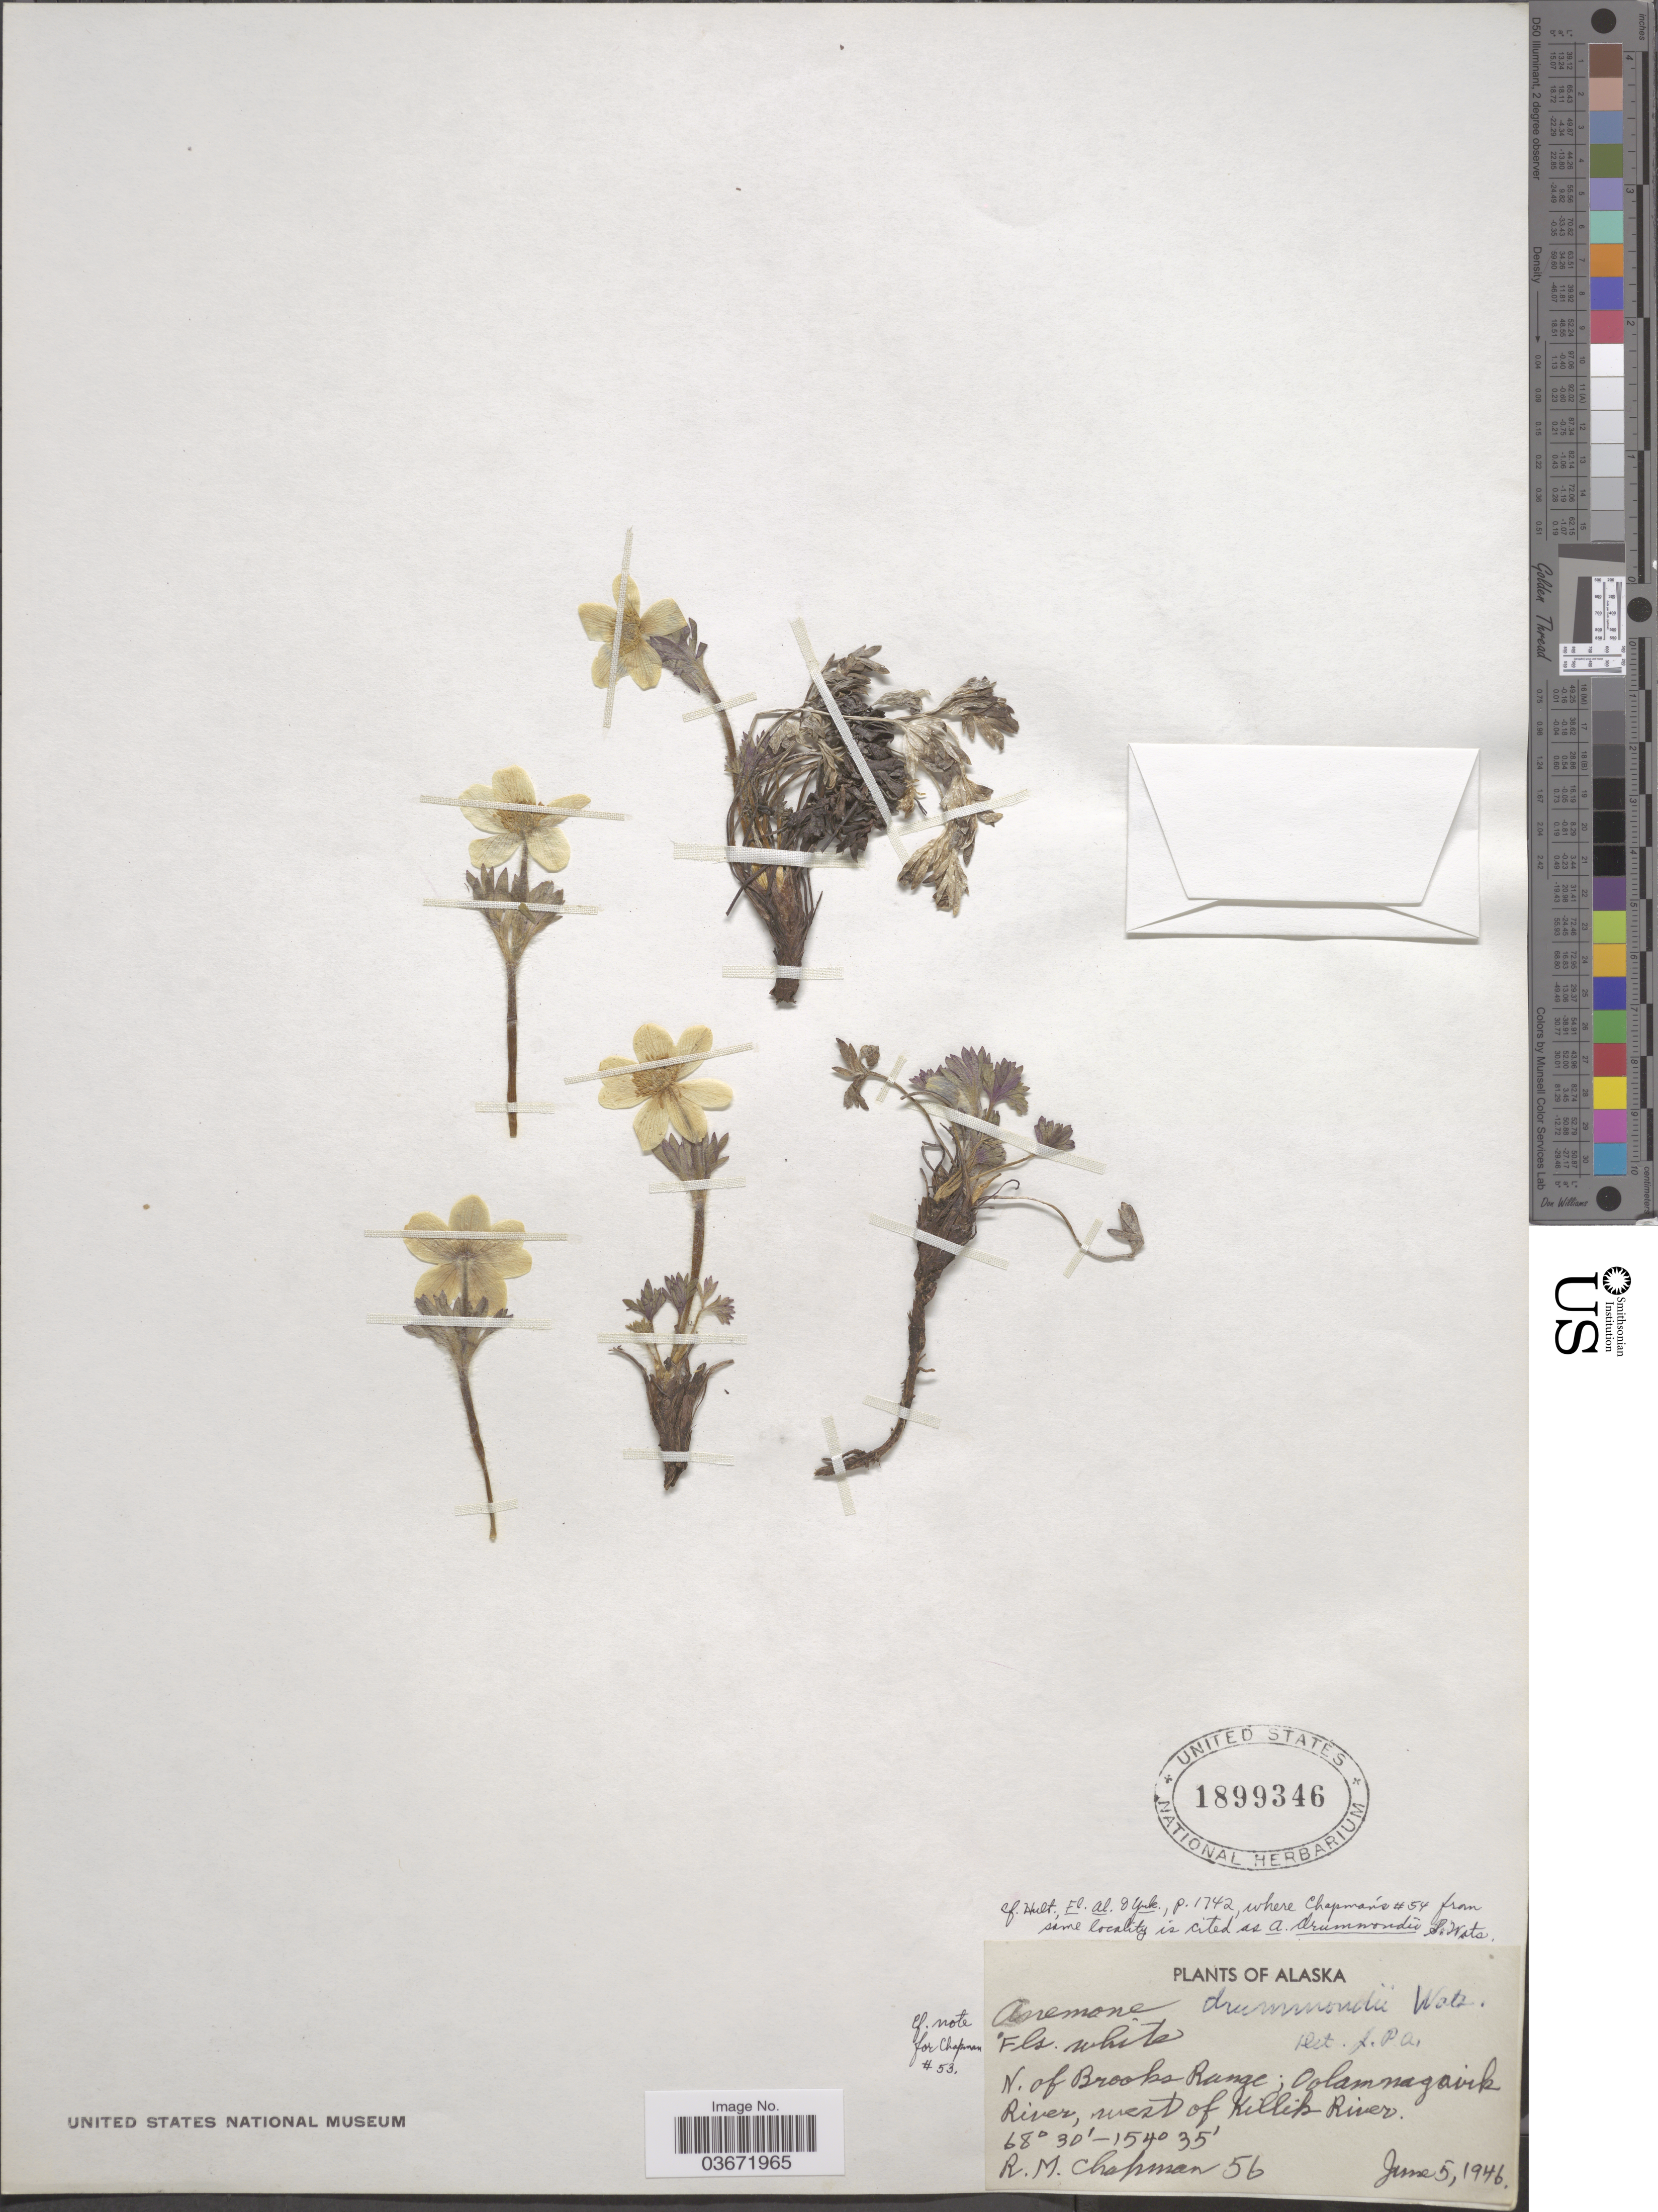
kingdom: Plantae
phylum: Tracheophyta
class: Magnoliopsida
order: Ranunculales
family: Ranunculaceae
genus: Anemone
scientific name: Anemone drummondii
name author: S. Watson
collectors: R. M. Chapman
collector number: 56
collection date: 1946-06-05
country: United States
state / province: Alaska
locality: N. of Brooks Range; Oolamnagavik River, west of Killik River.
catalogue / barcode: US 1899346